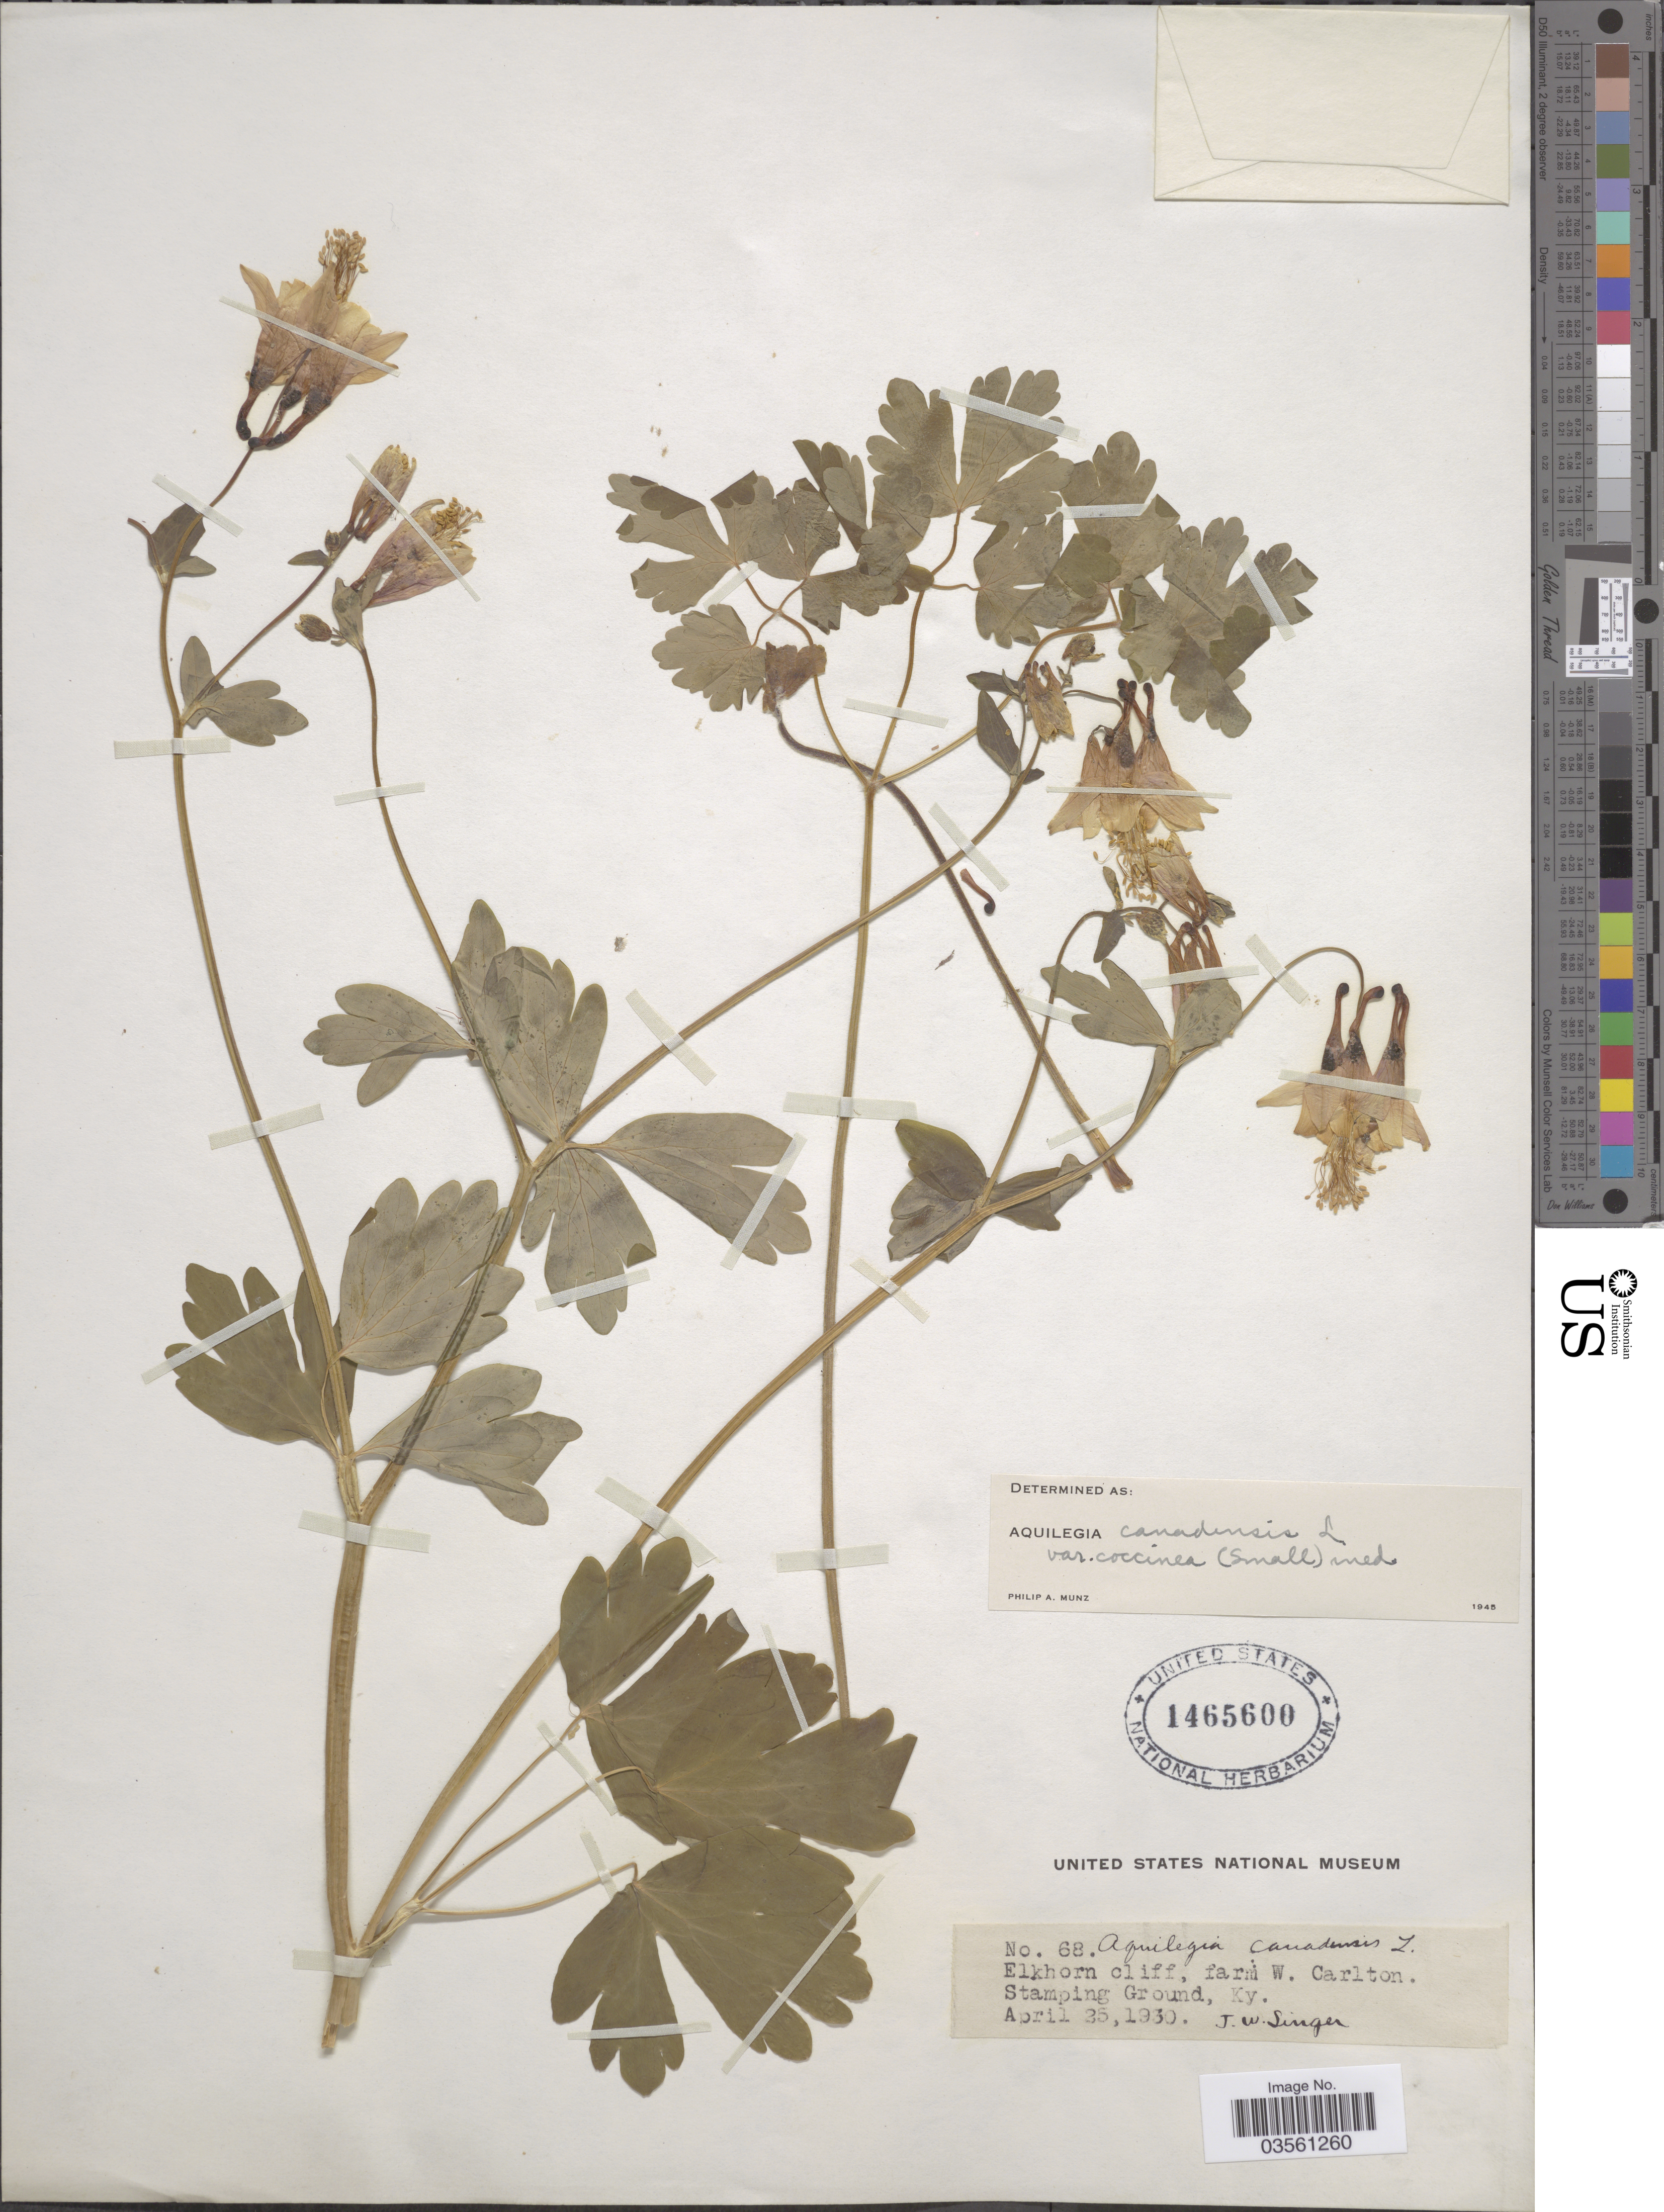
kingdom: Plantae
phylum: Tracheophyta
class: Magnoliopsida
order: Ranunculales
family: Ranunculaceae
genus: Aquilegia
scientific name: Aquilegia canadensis var. coccinea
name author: (Small) Munz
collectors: J. EW. Singer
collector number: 68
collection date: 1930-04-25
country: United States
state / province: Kentucky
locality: Elkhorn cliff, farm W. Carlton. Stamping Ground.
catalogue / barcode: US 1465600